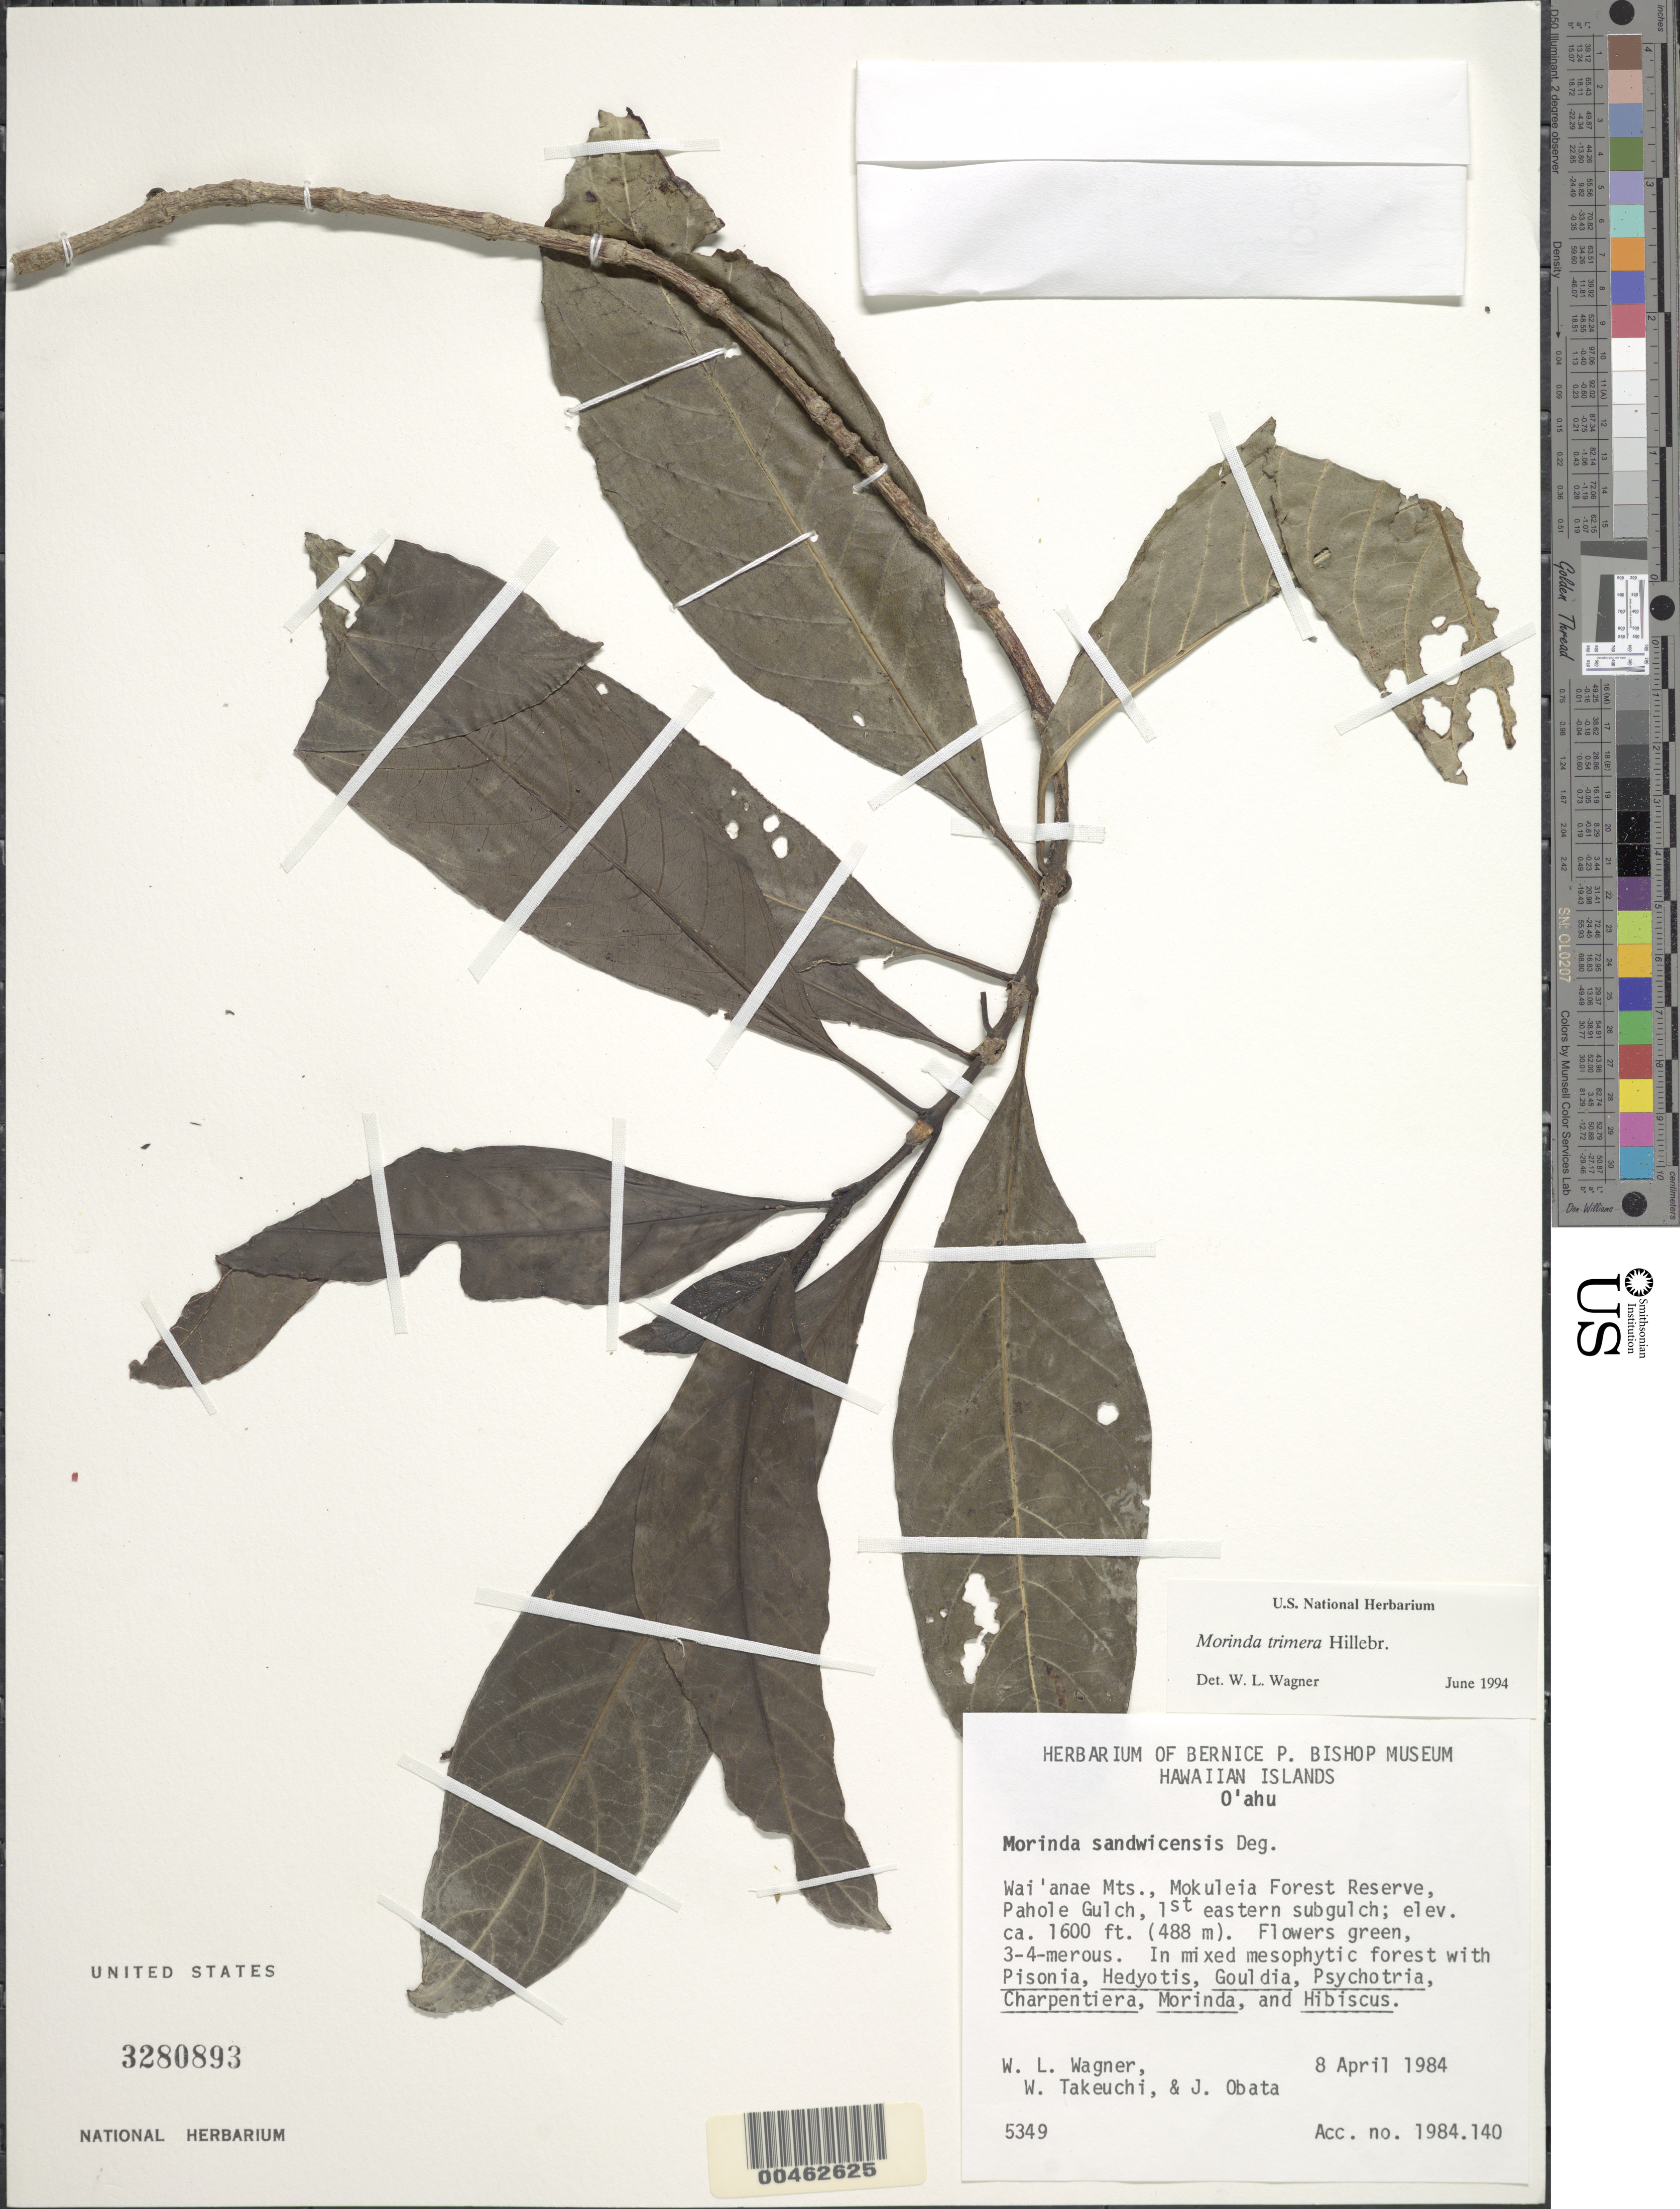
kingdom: Plantae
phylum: Tracheophyta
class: Magnoliopsida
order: Gentianales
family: Rubiaceae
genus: Gynochthodes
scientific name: Gynochthodes trimera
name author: (Hillebr.) Razafim. & B. Bremer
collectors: W. L. Wagner, W. N. Takeuchi & J. Obata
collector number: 5349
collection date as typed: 8 Apr 1984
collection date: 1984-04-08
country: United States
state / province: Hawaii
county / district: Honolulu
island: Oahu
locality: Wai'anae Mts., Mokuleia Forest Reserve, Pahole Gulch, 1st eastern subgulch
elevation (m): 488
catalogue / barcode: US 3280893